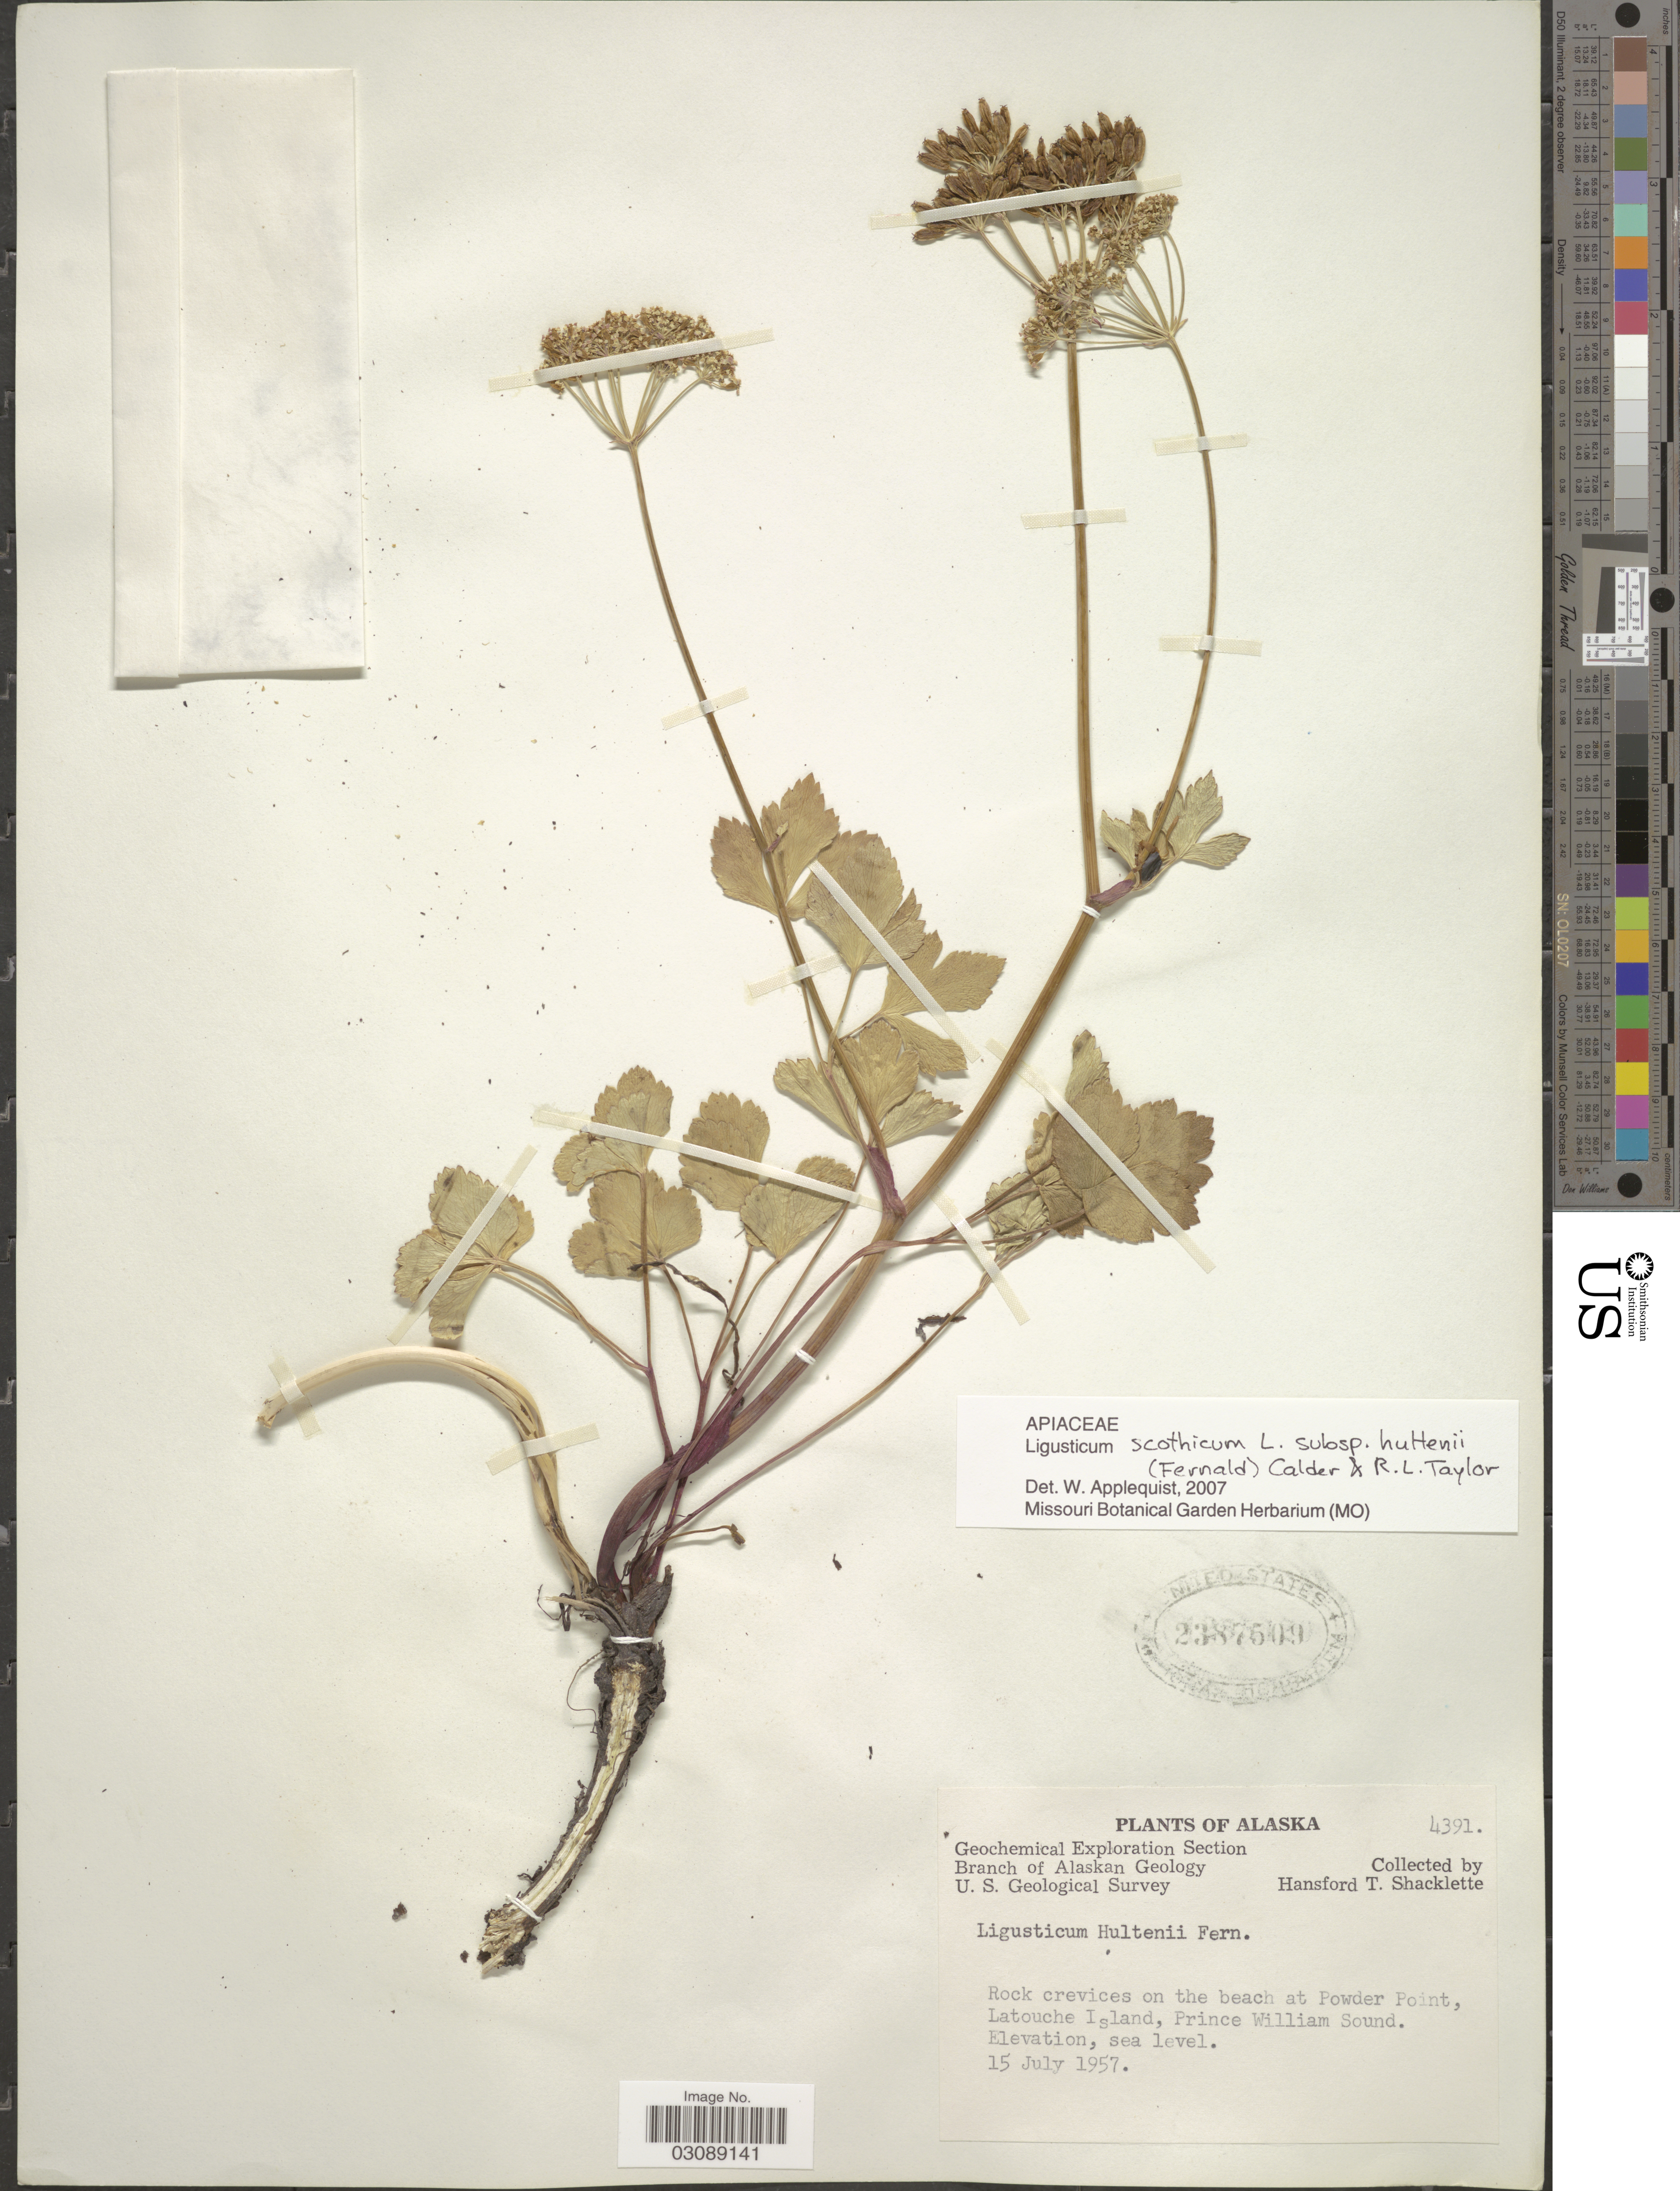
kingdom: Plantae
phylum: Tracheophyta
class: Magnoliopsida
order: Apiales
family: Apiaceae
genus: Ligusticum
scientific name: Ligusticum scoticum subsp. hultenii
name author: (Fernald) Calder & Roy L. Taylor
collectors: H. Shacklette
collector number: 4391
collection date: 1957-07-15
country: United States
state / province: Alaska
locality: Rock crevices on the beach at Powder Point, Latouche Island, Prince William Sound.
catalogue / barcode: US 2387509